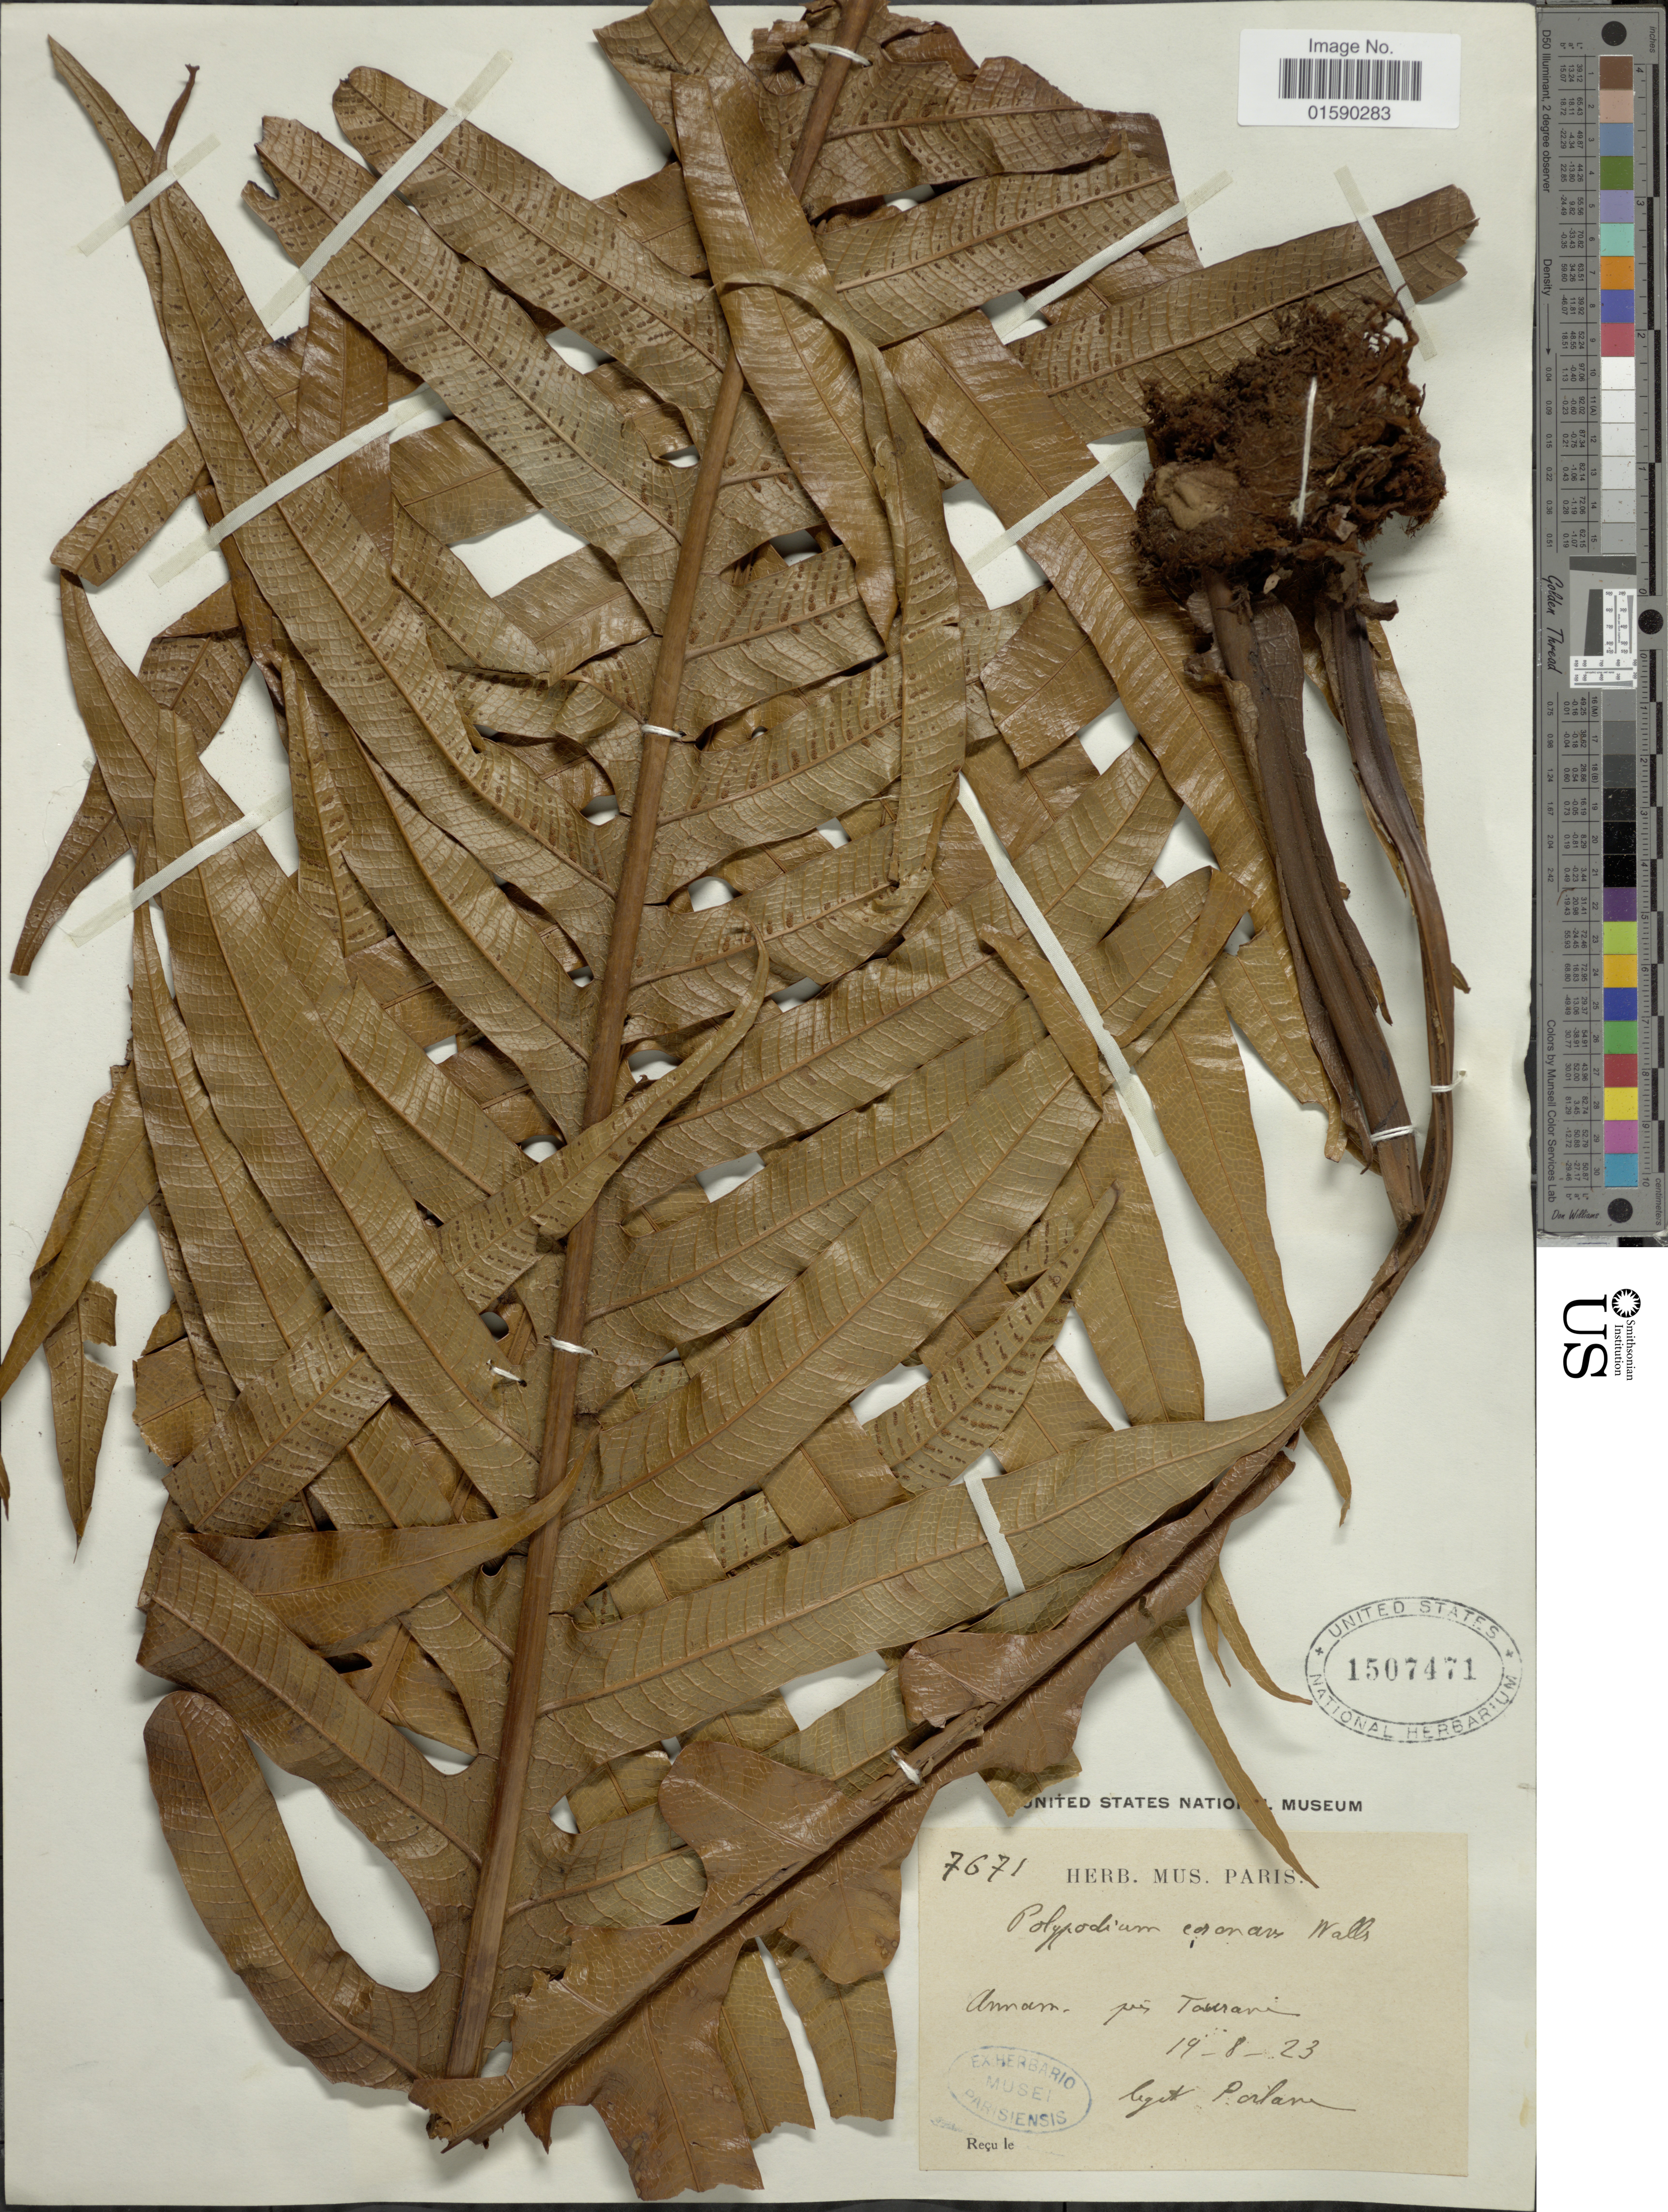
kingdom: Plantae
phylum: Tracheophyta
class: Polypodiopsida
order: Polypodiales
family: Polypodiaceae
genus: Aglaomorpha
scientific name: Aglaomorpha coronans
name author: (Wall. ex Mett.) Copel.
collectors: -. Poilane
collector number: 7671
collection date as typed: Transcribed d/m/y: 19/8/23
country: Vietnam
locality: Annam. pres To [illegible text]ne, [interpreted]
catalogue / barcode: US 1507471